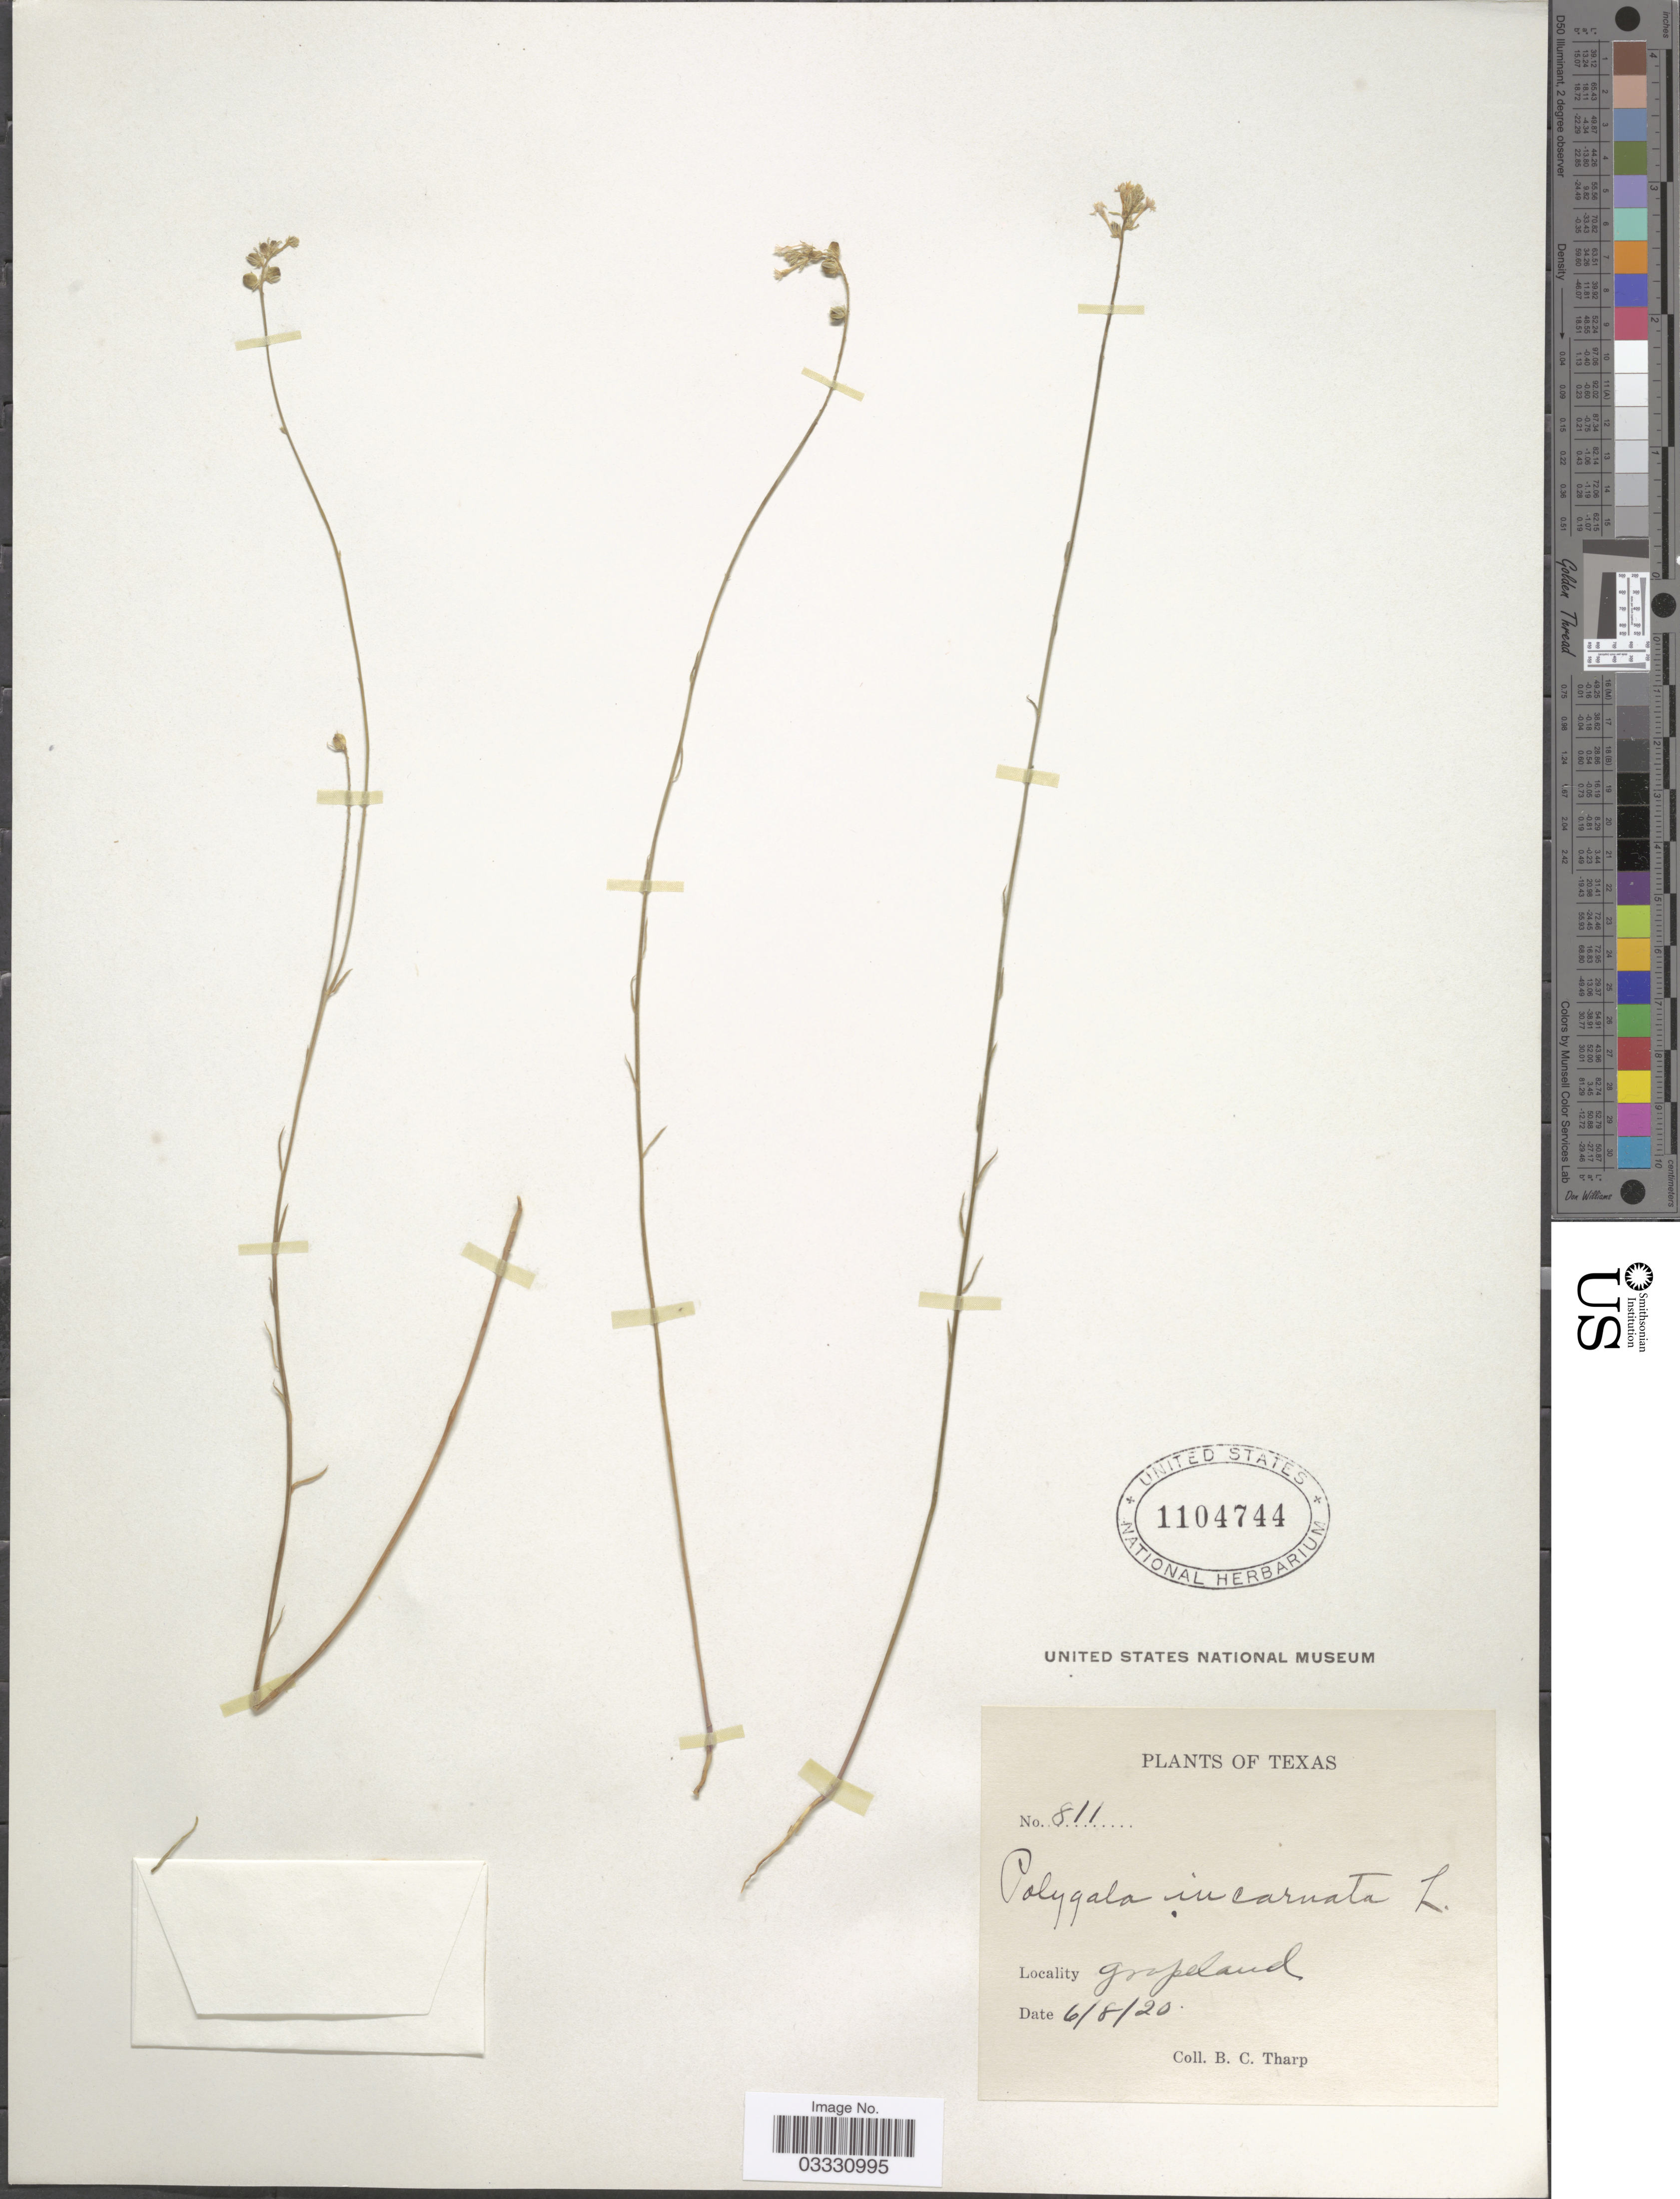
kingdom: Plantae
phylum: Tracheophyta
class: Magnoliopsida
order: Fabales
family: Polygalaceae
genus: Polygala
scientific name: Polygala incarnata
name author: L.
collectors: B. C. Tharp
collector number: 811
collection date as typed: Transcribed d/m/y: 8/6/20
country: United States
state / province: Texas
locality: Grapeland.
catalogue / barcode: US 1104744